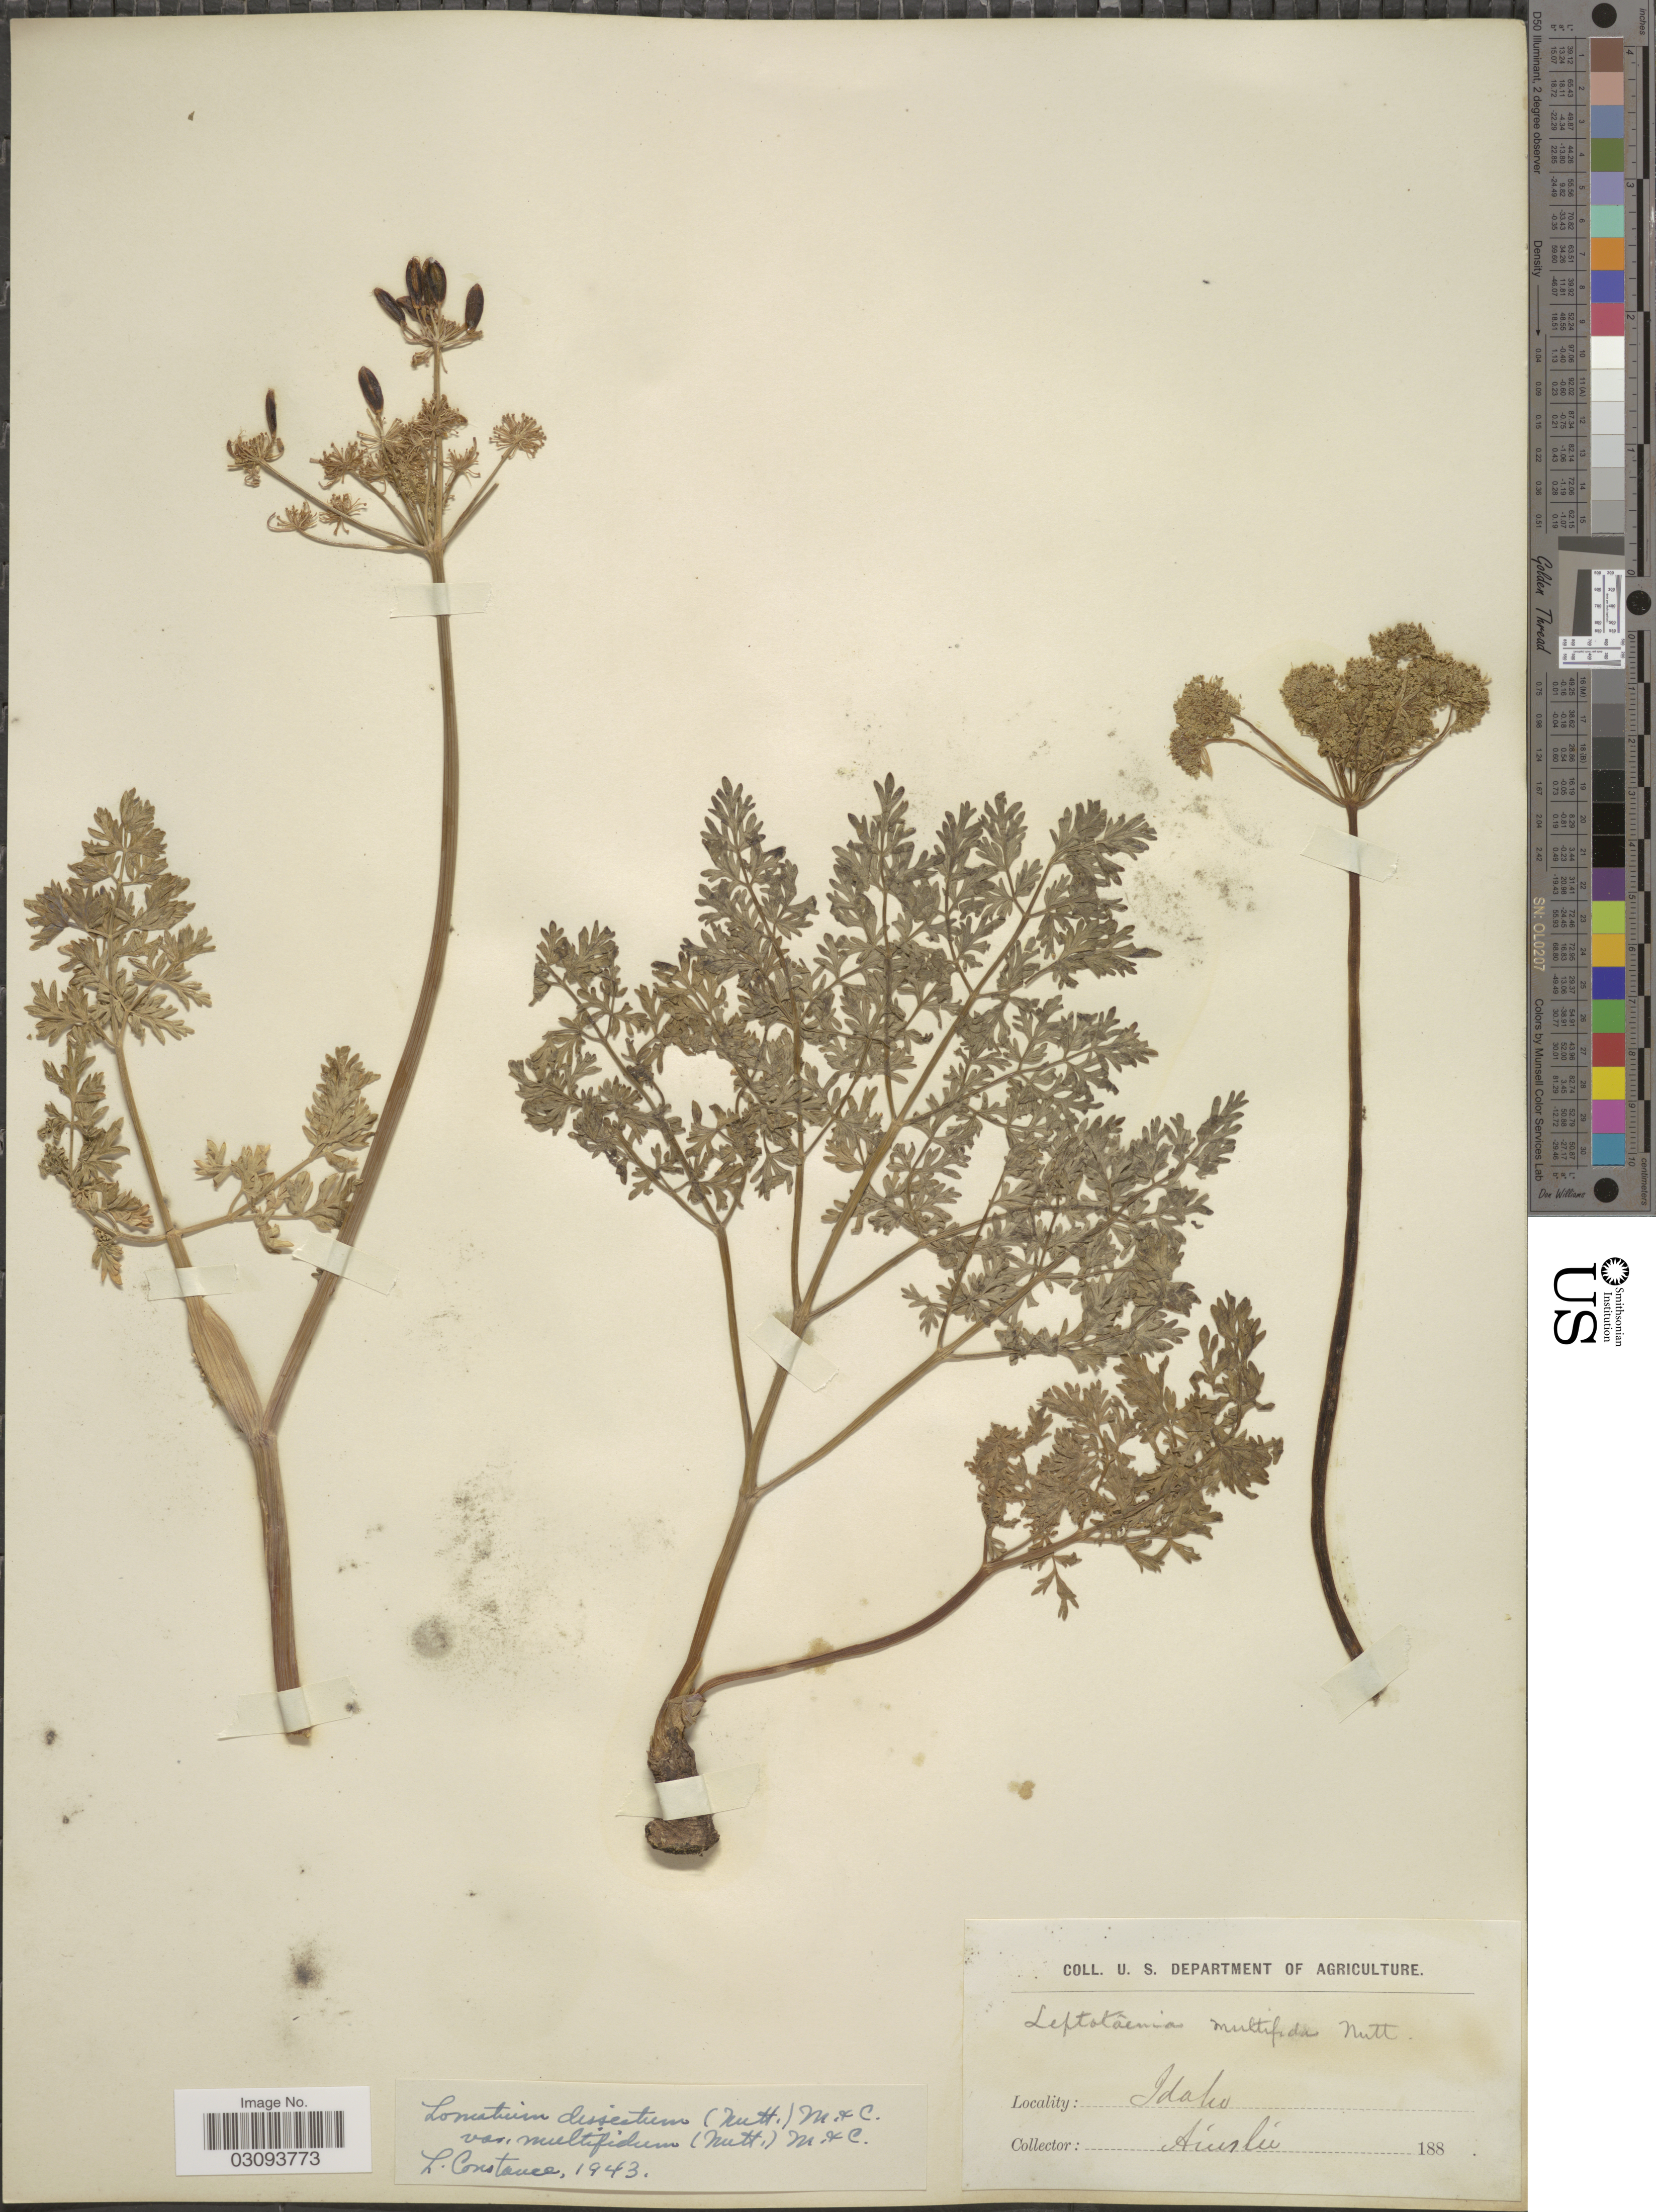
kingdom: Plantae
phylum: Tracheophyta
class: Magnoliopsida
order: Apiales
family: Apiaceae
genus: Lomatium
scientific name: Lomatium dissectum var. multifidum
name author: (Nutt.) Mathias & Constance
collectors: Ainslie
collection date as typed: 188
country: United States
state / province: Idaho